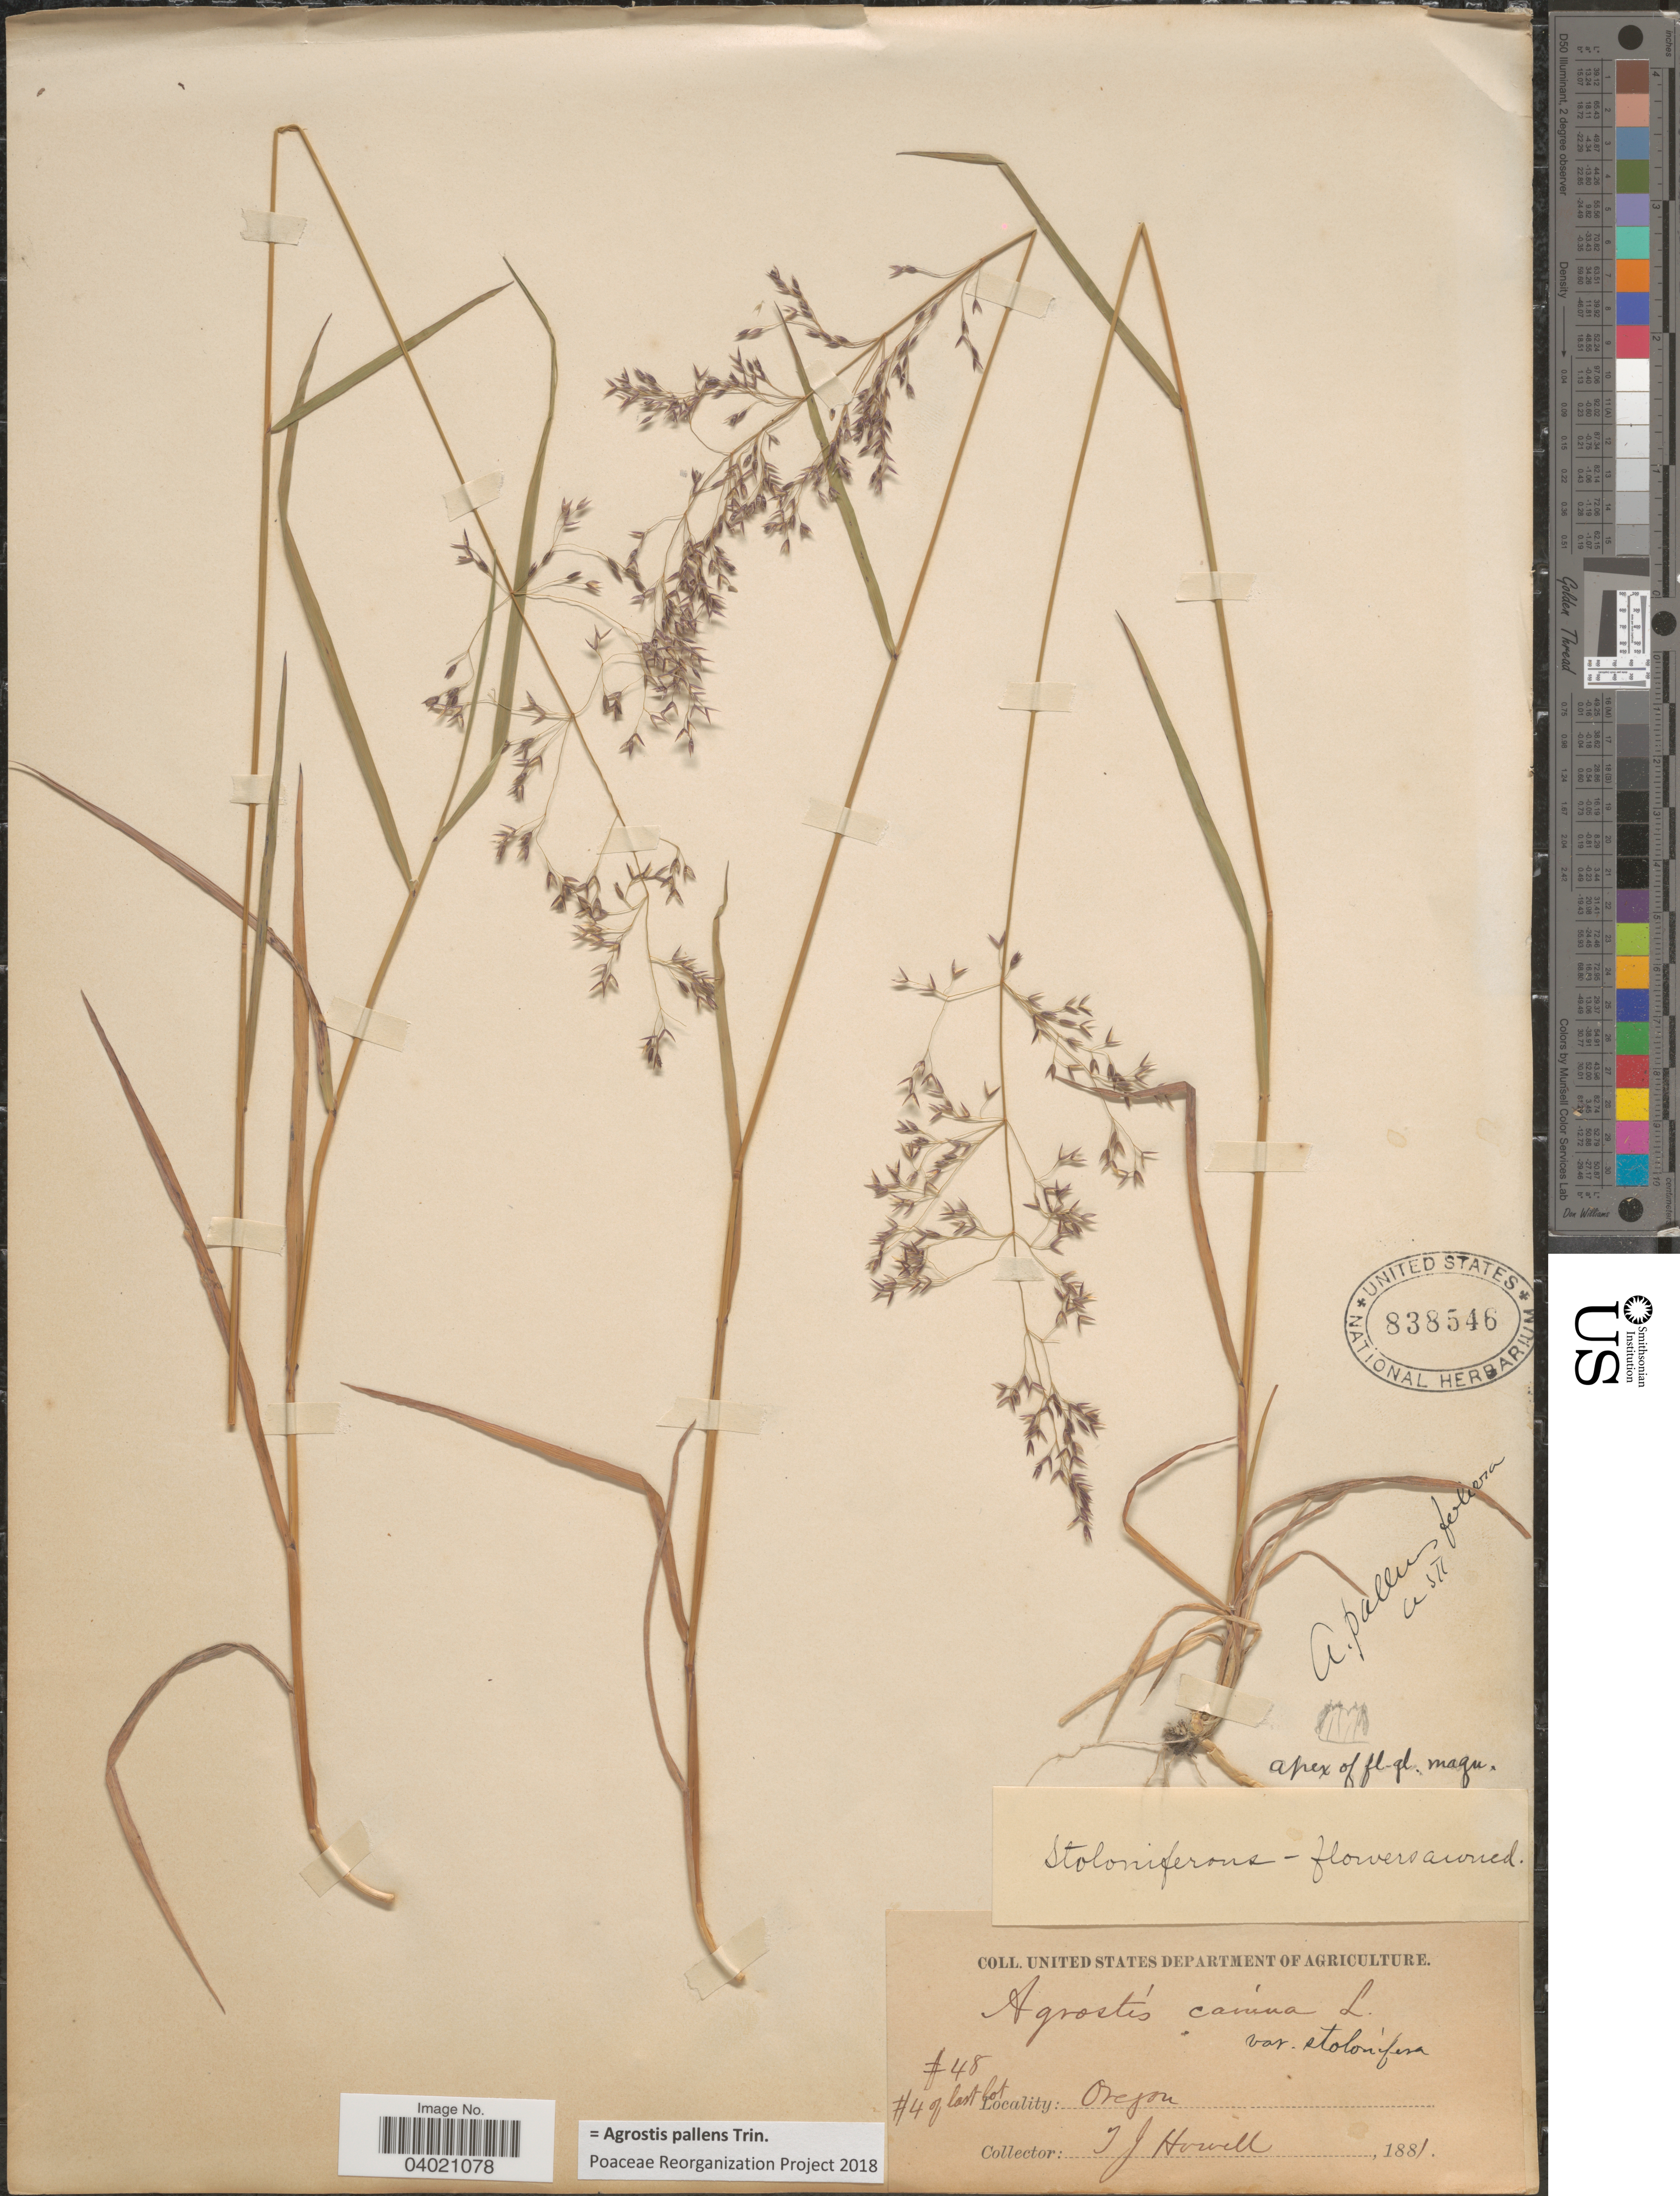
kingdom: Plantae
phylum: Tracheophyta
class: Liliopsida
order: Poales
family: Poaceae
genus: Agrostis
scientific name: Agrostis pallens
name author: Trin.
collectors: T. J. Howell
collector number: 48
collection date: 1881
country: United States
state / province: Oregon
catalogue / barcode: US 838546